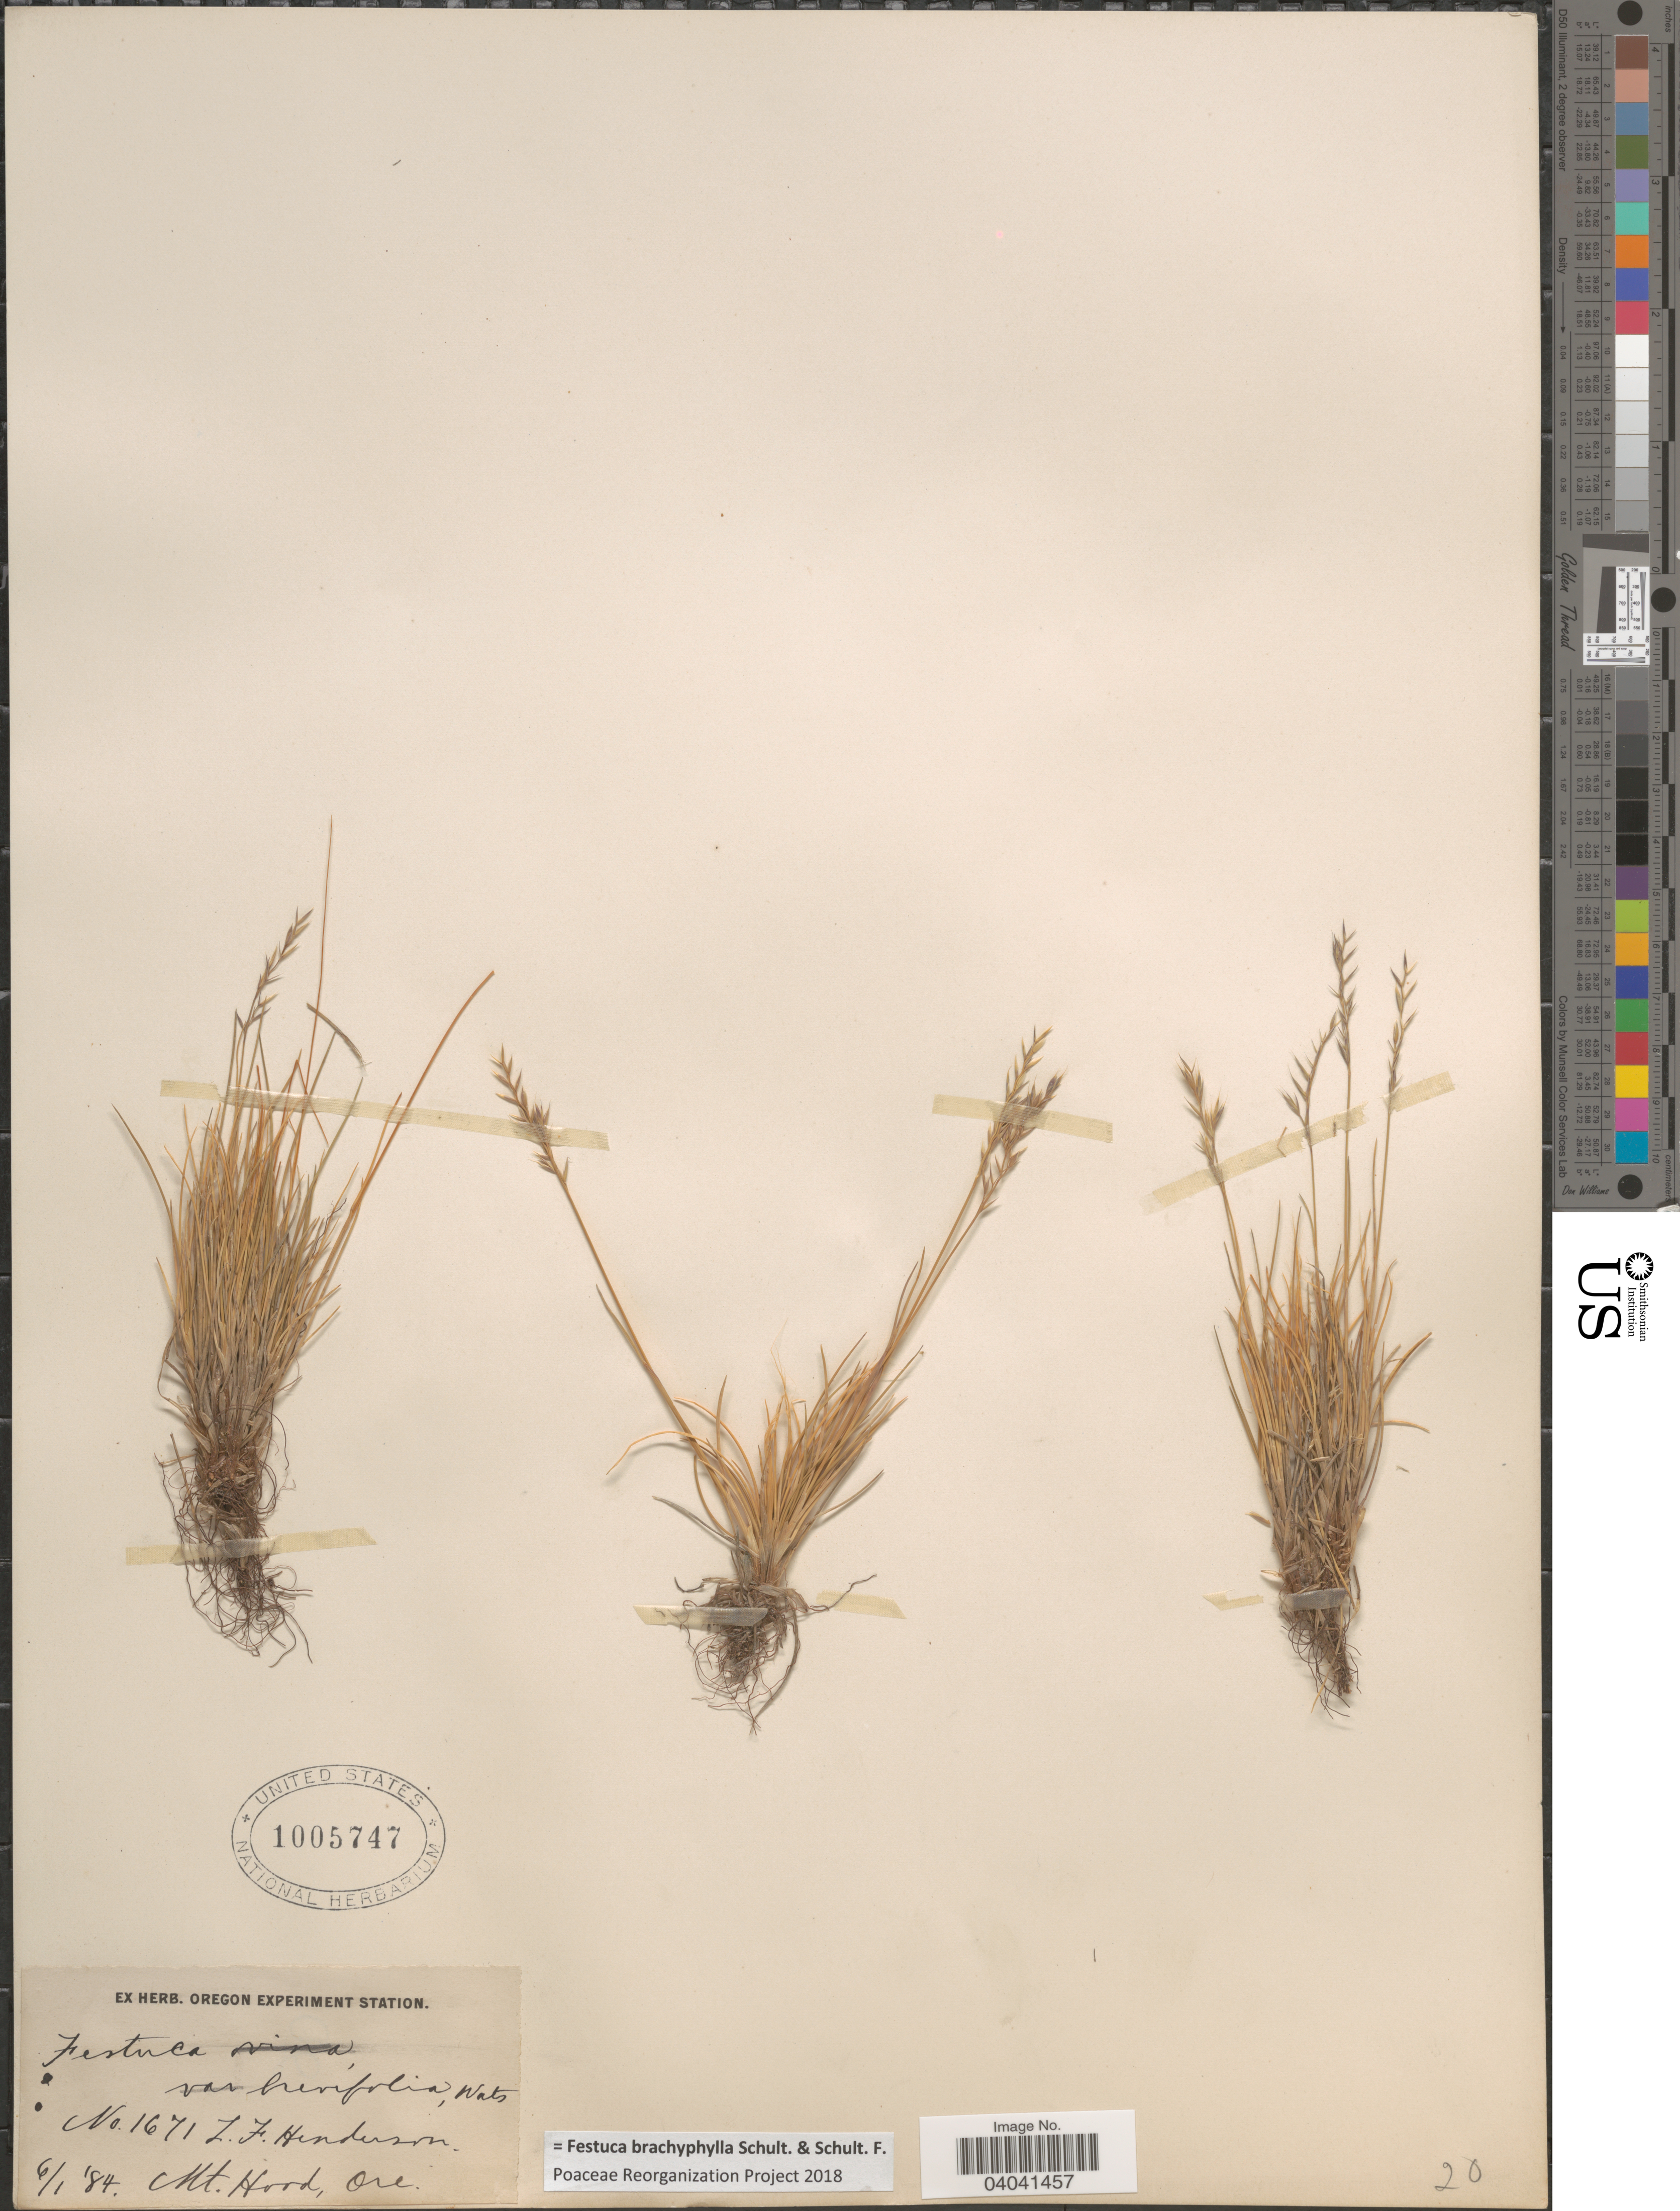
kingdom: Plantae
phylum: Tracheophyta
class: Liliopsida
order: Poales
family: Poaceae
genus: Festuca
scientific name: Festuca brachyphylla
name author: Schult. & Schult. f.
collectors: L. Henderson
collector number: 1671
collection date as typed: Transcribed d/m/y: 6/1/84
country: United States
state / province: Oregon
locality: Mt. Hood.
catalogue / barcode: US 1005747